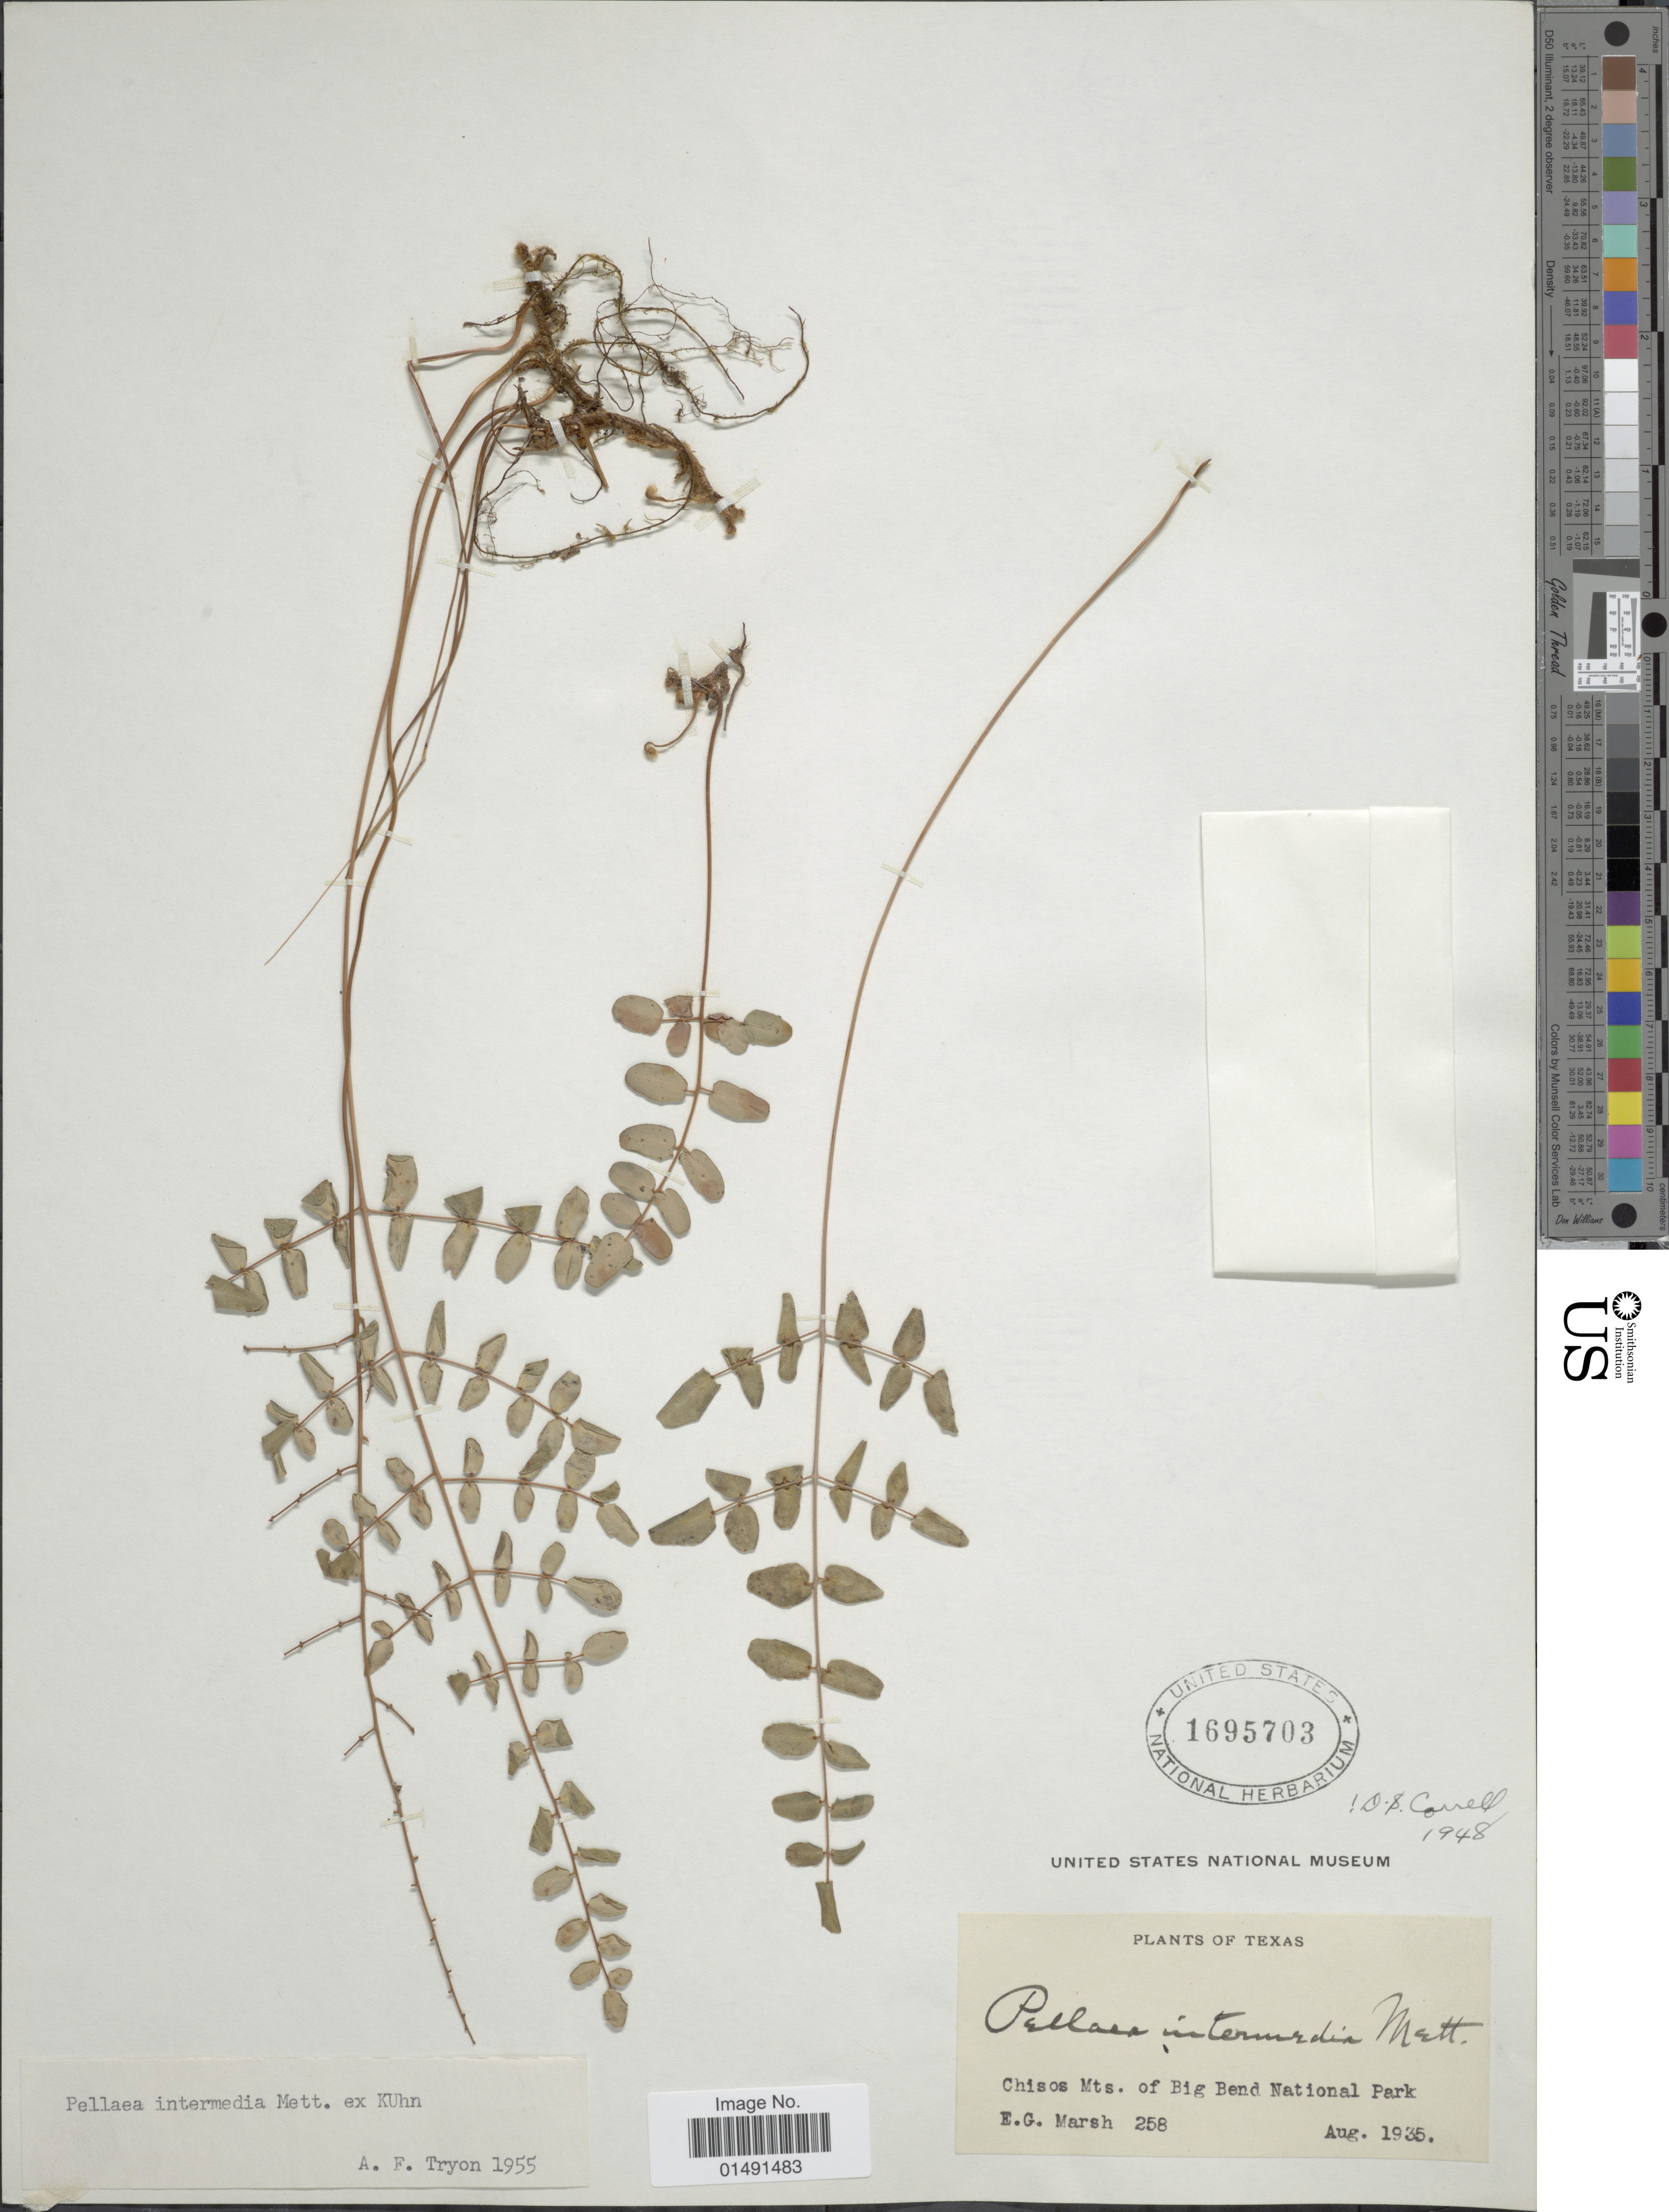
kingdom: Plantae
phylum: Tracheophyta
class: Polypodiopsida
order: Polypodiales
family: Pteridaceae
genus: Pellaea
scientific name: Pellaea intermedia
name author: Mett. ex Kuhn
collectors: E. G. Marsh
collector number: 258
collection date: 1935-08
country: United States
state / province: Texas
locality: Chisos Mts. of Big Bend National Park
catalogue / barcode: US 1695703